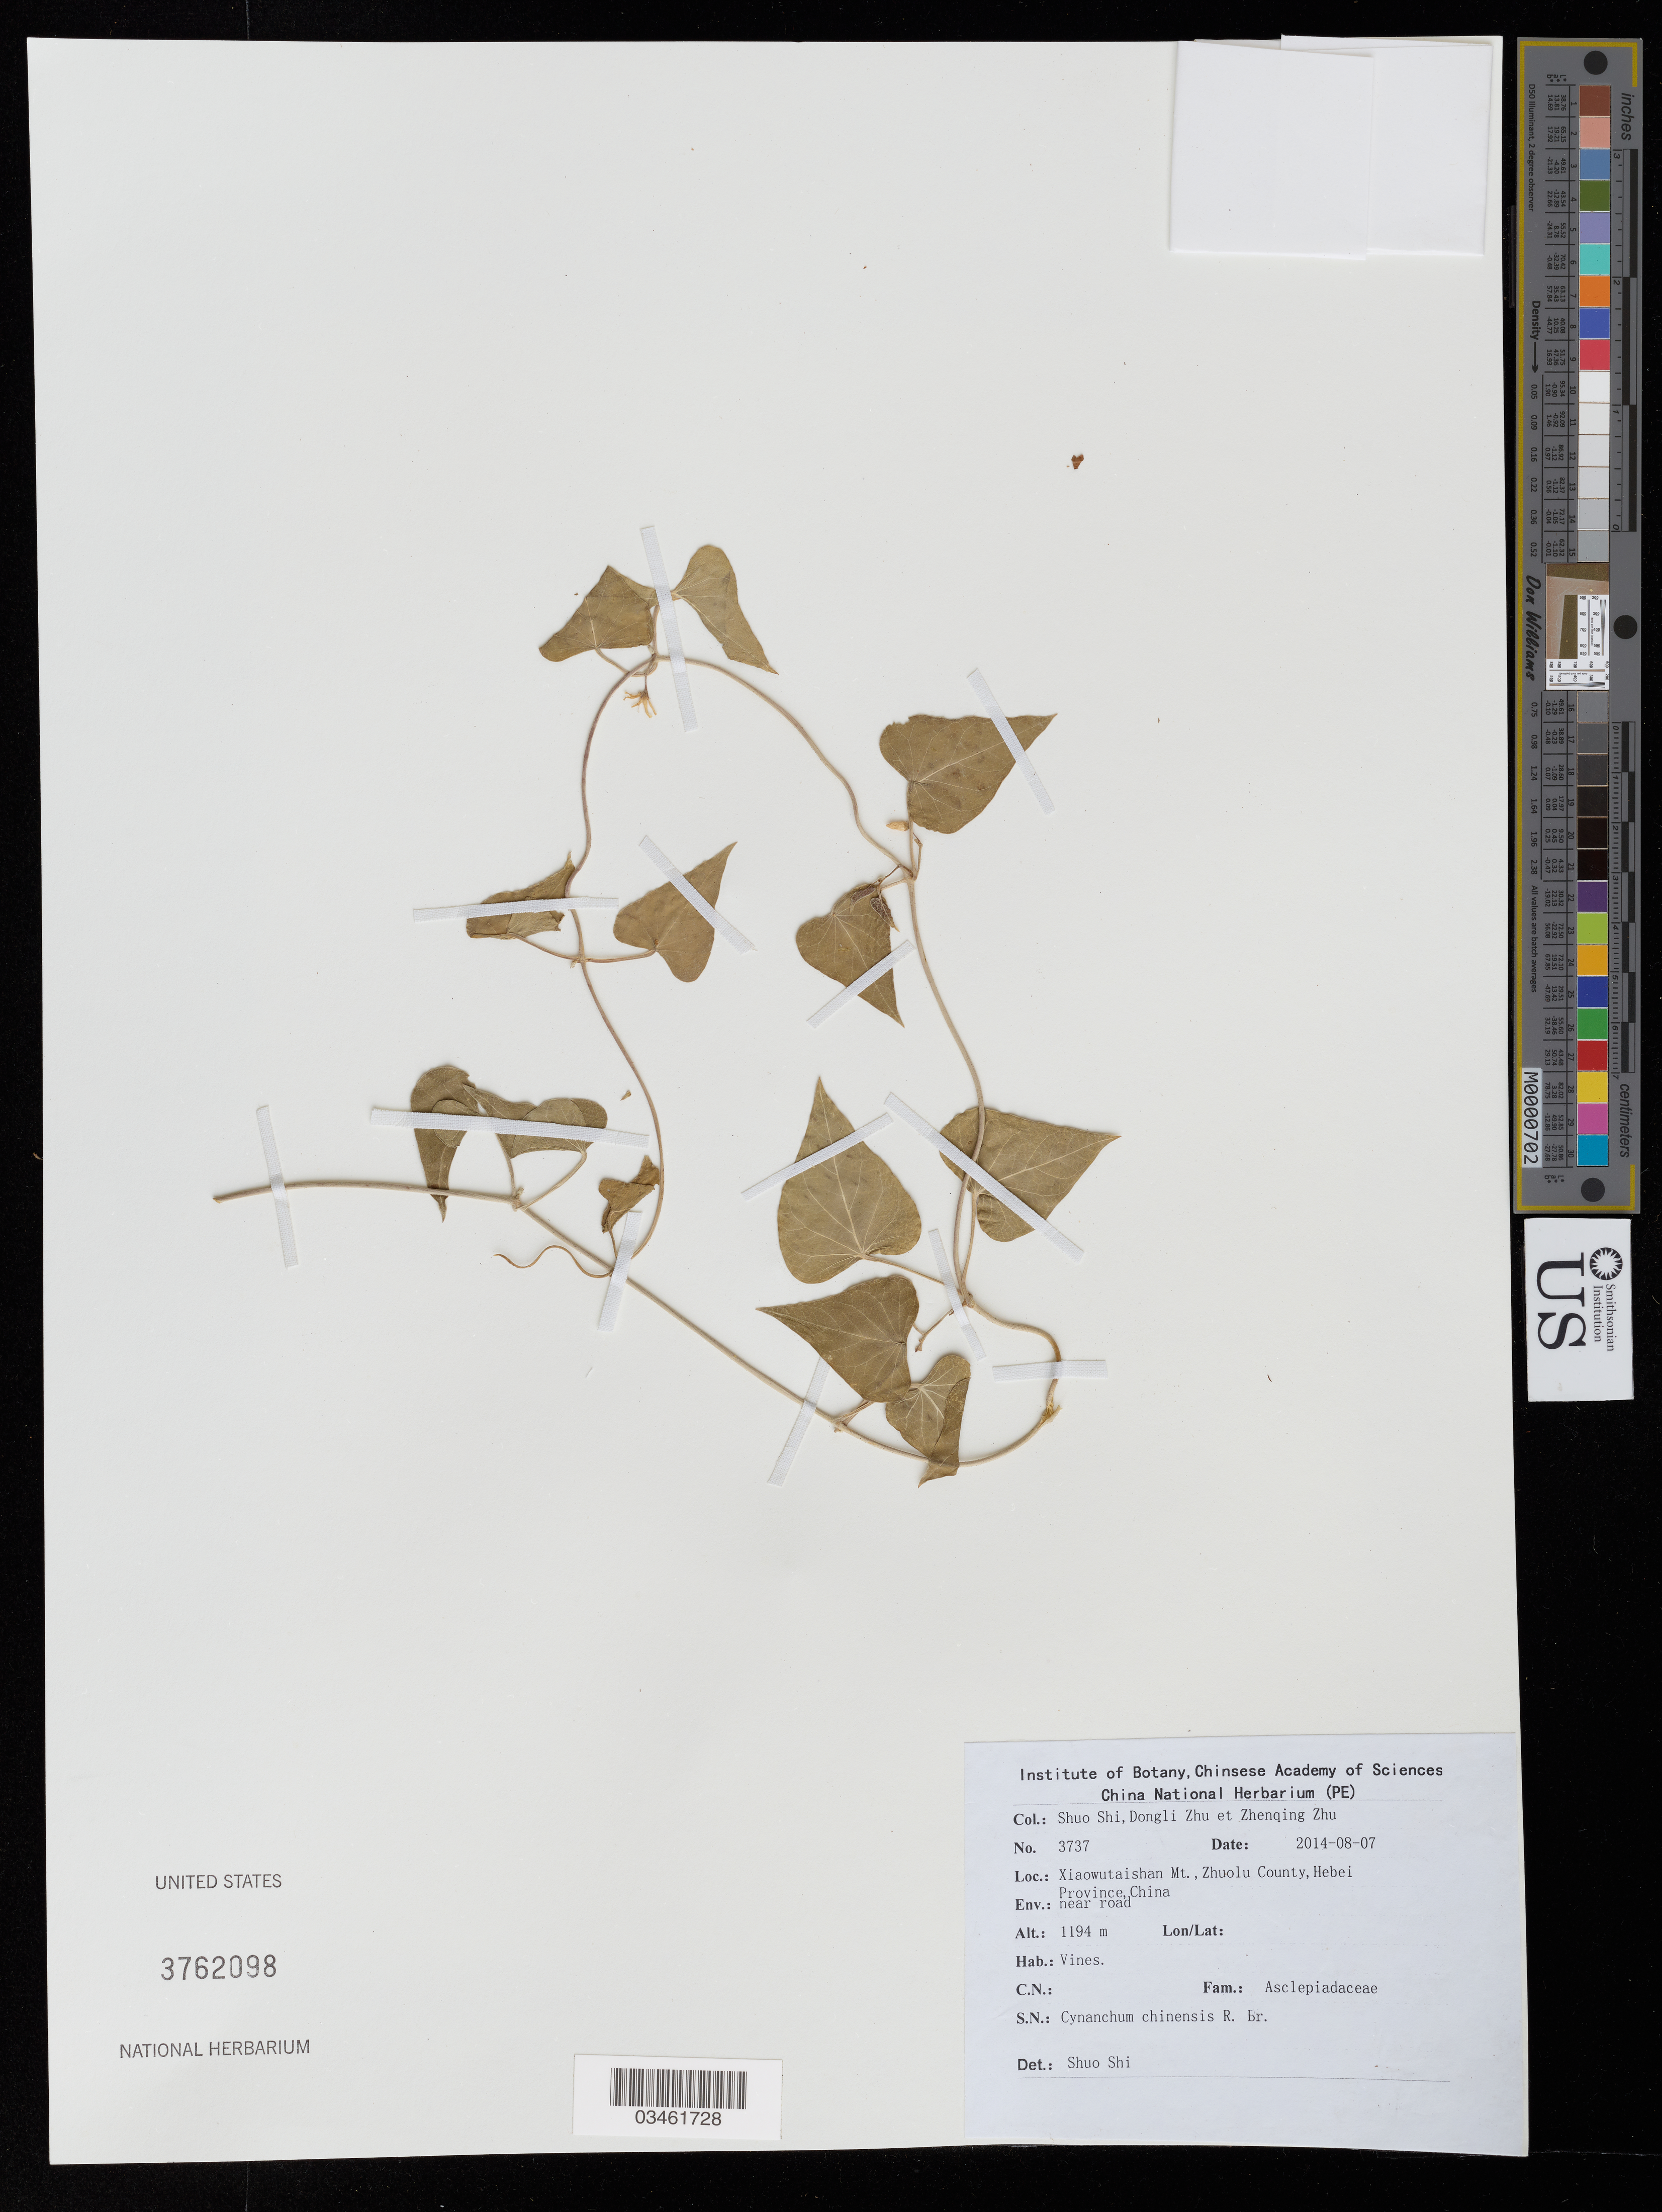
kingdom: Plantae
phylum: Tracheophyta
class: Magnoliopsida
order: Gentianales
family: Apocynaceae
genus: Cynanchum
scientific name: Cynanchum chinense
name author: R. Br.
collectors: S. Shi, D. Zhu & Z. Zhu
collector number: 3737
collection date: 2014-08-07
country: China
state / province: Hebei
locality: Xiaowutaishan Mt., Zhuolu County.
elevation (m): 1194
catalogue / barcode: US 3762098